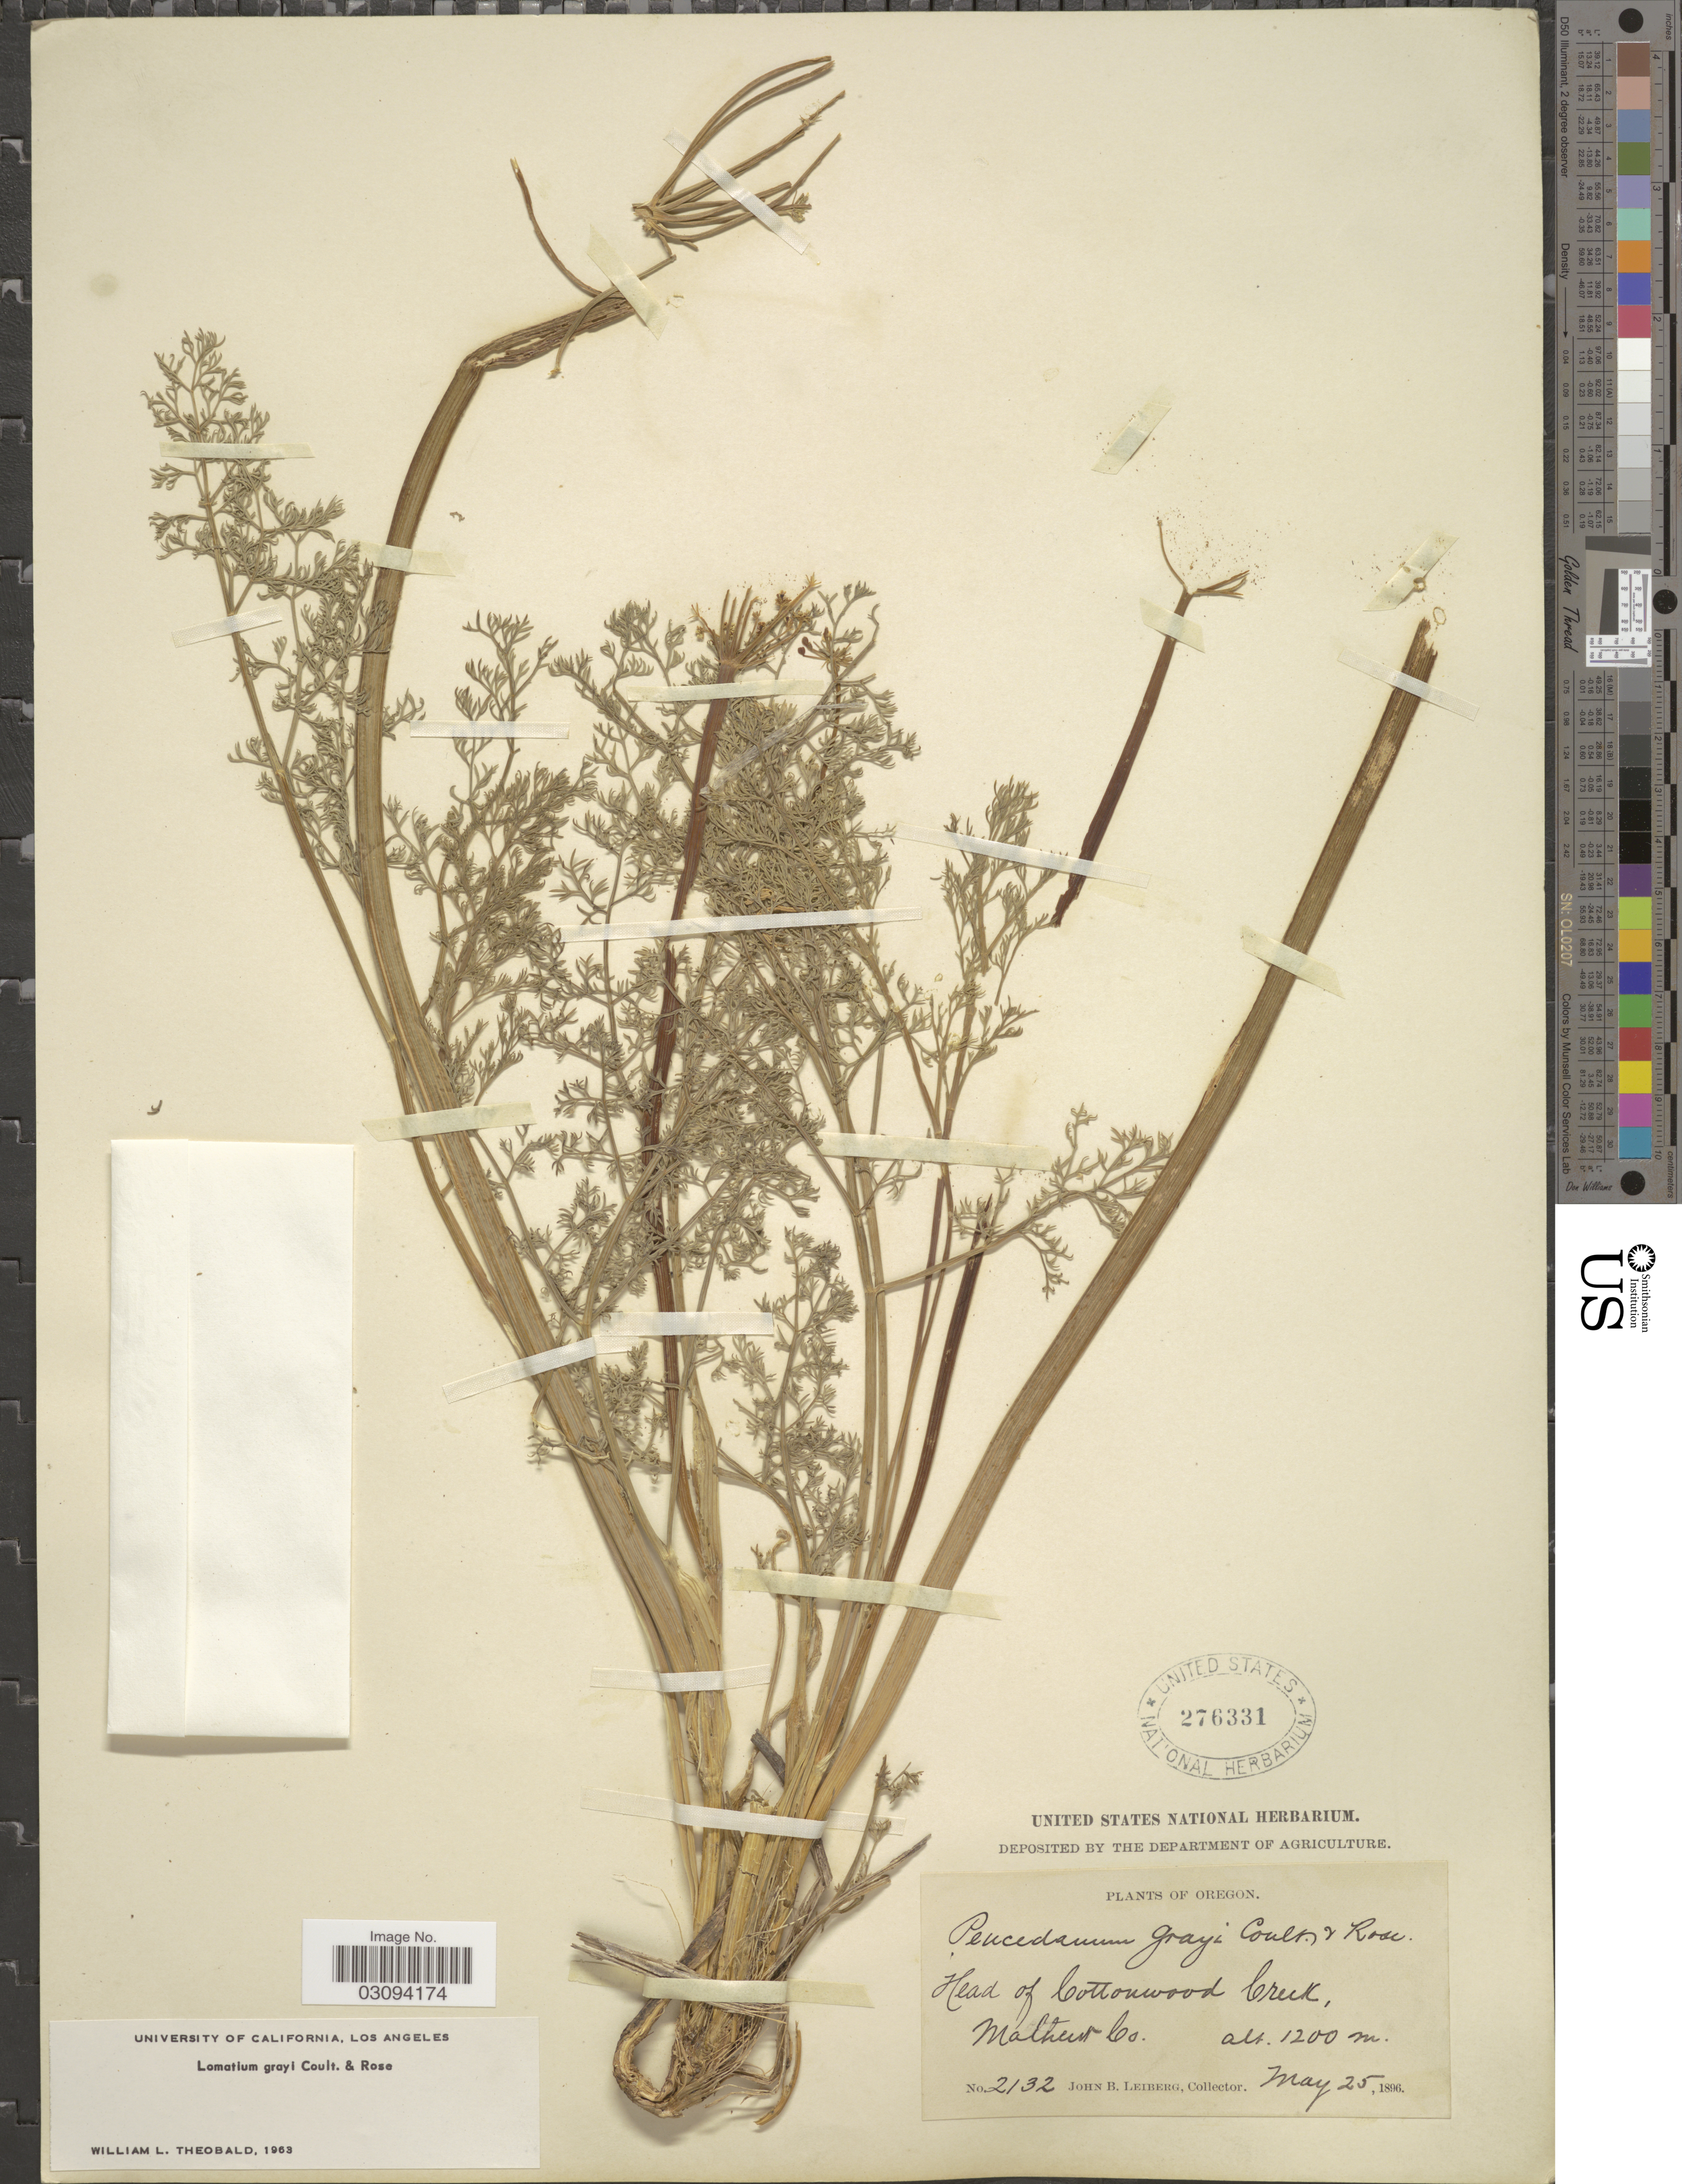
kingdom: Plantae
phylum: Tracheophyta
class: Magnoliopsida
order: Apiales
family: Apiaceae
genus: Lomatium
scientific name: Lomatium grayi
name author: (J.M. Coult. & Rose) J.M. Coult. & Rose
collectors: J. Leiberg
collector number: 2132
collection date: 1896-05-25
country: United States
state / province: Oregon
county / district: Malheur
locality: Head of Cottonwood Creek, Malheur Co.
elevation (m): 1200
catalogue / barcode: US 276331